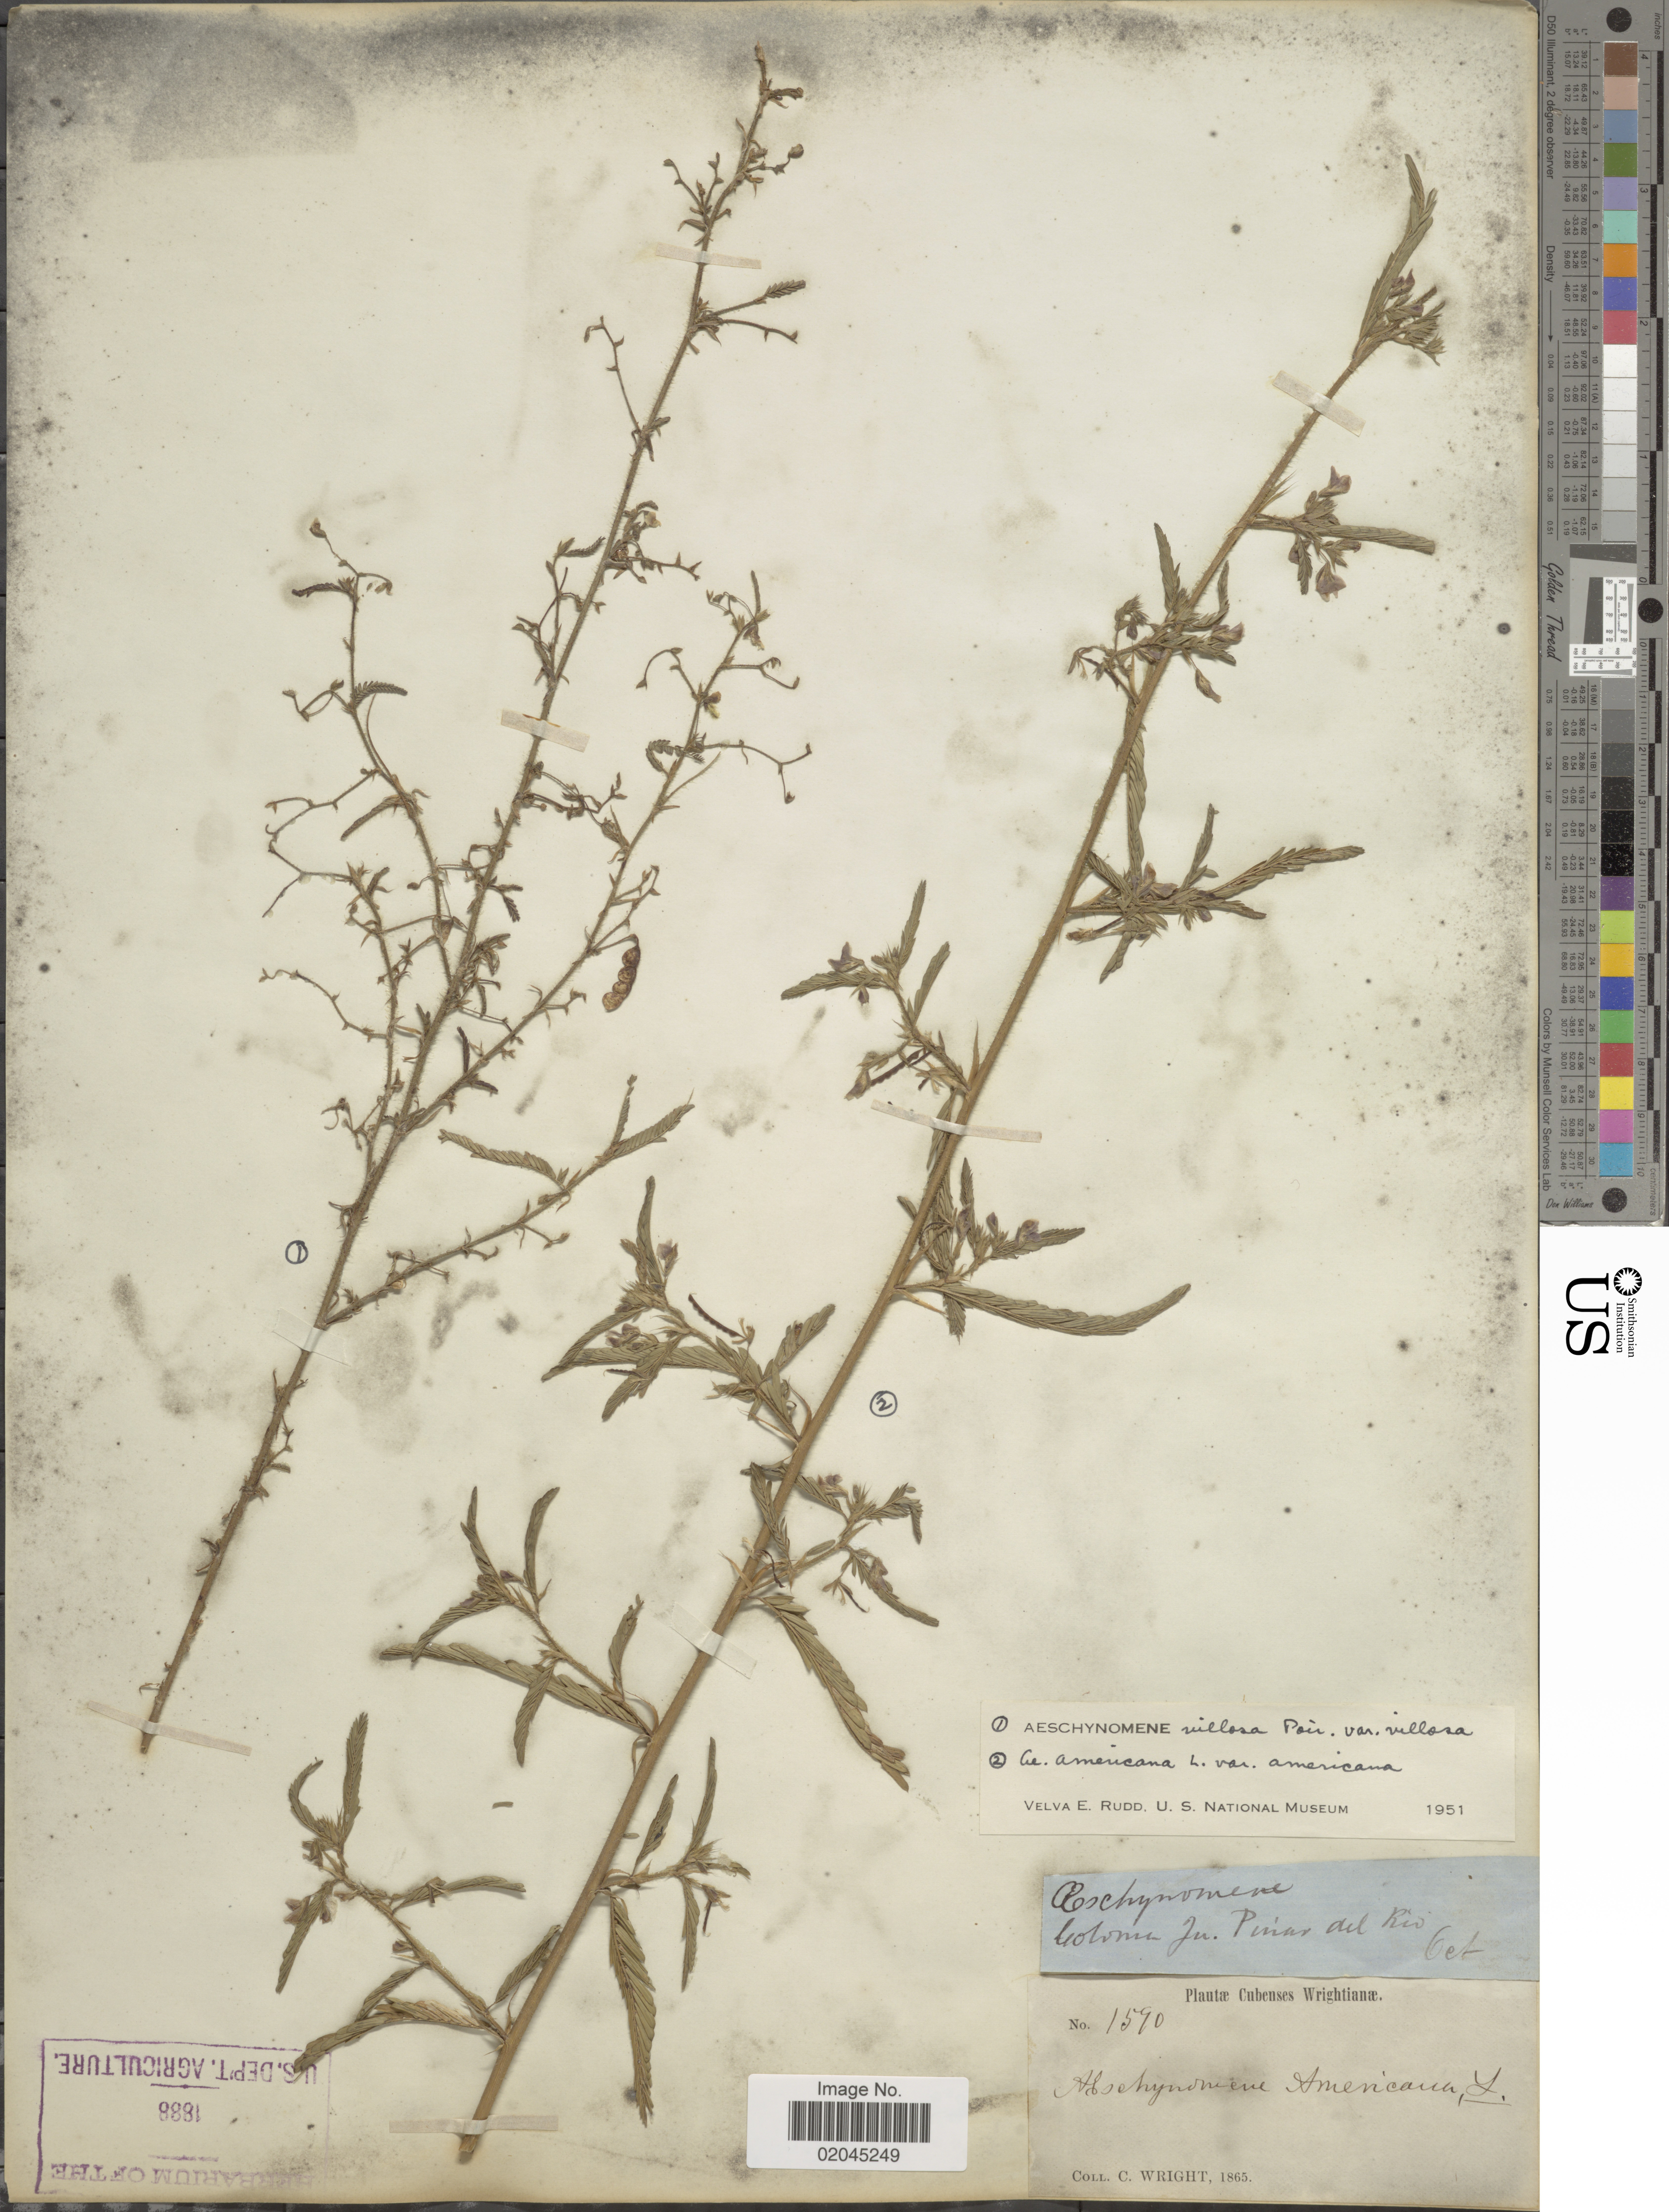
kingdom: Plantae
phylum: Tracheophyta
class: Magnoliopsida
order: Fabales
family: Fabaceae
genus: Aeschynomene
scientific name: Aeschynomene villosa var. villosa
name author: Poir.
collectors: C. Wright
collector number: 1590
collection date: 1865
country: Cuba